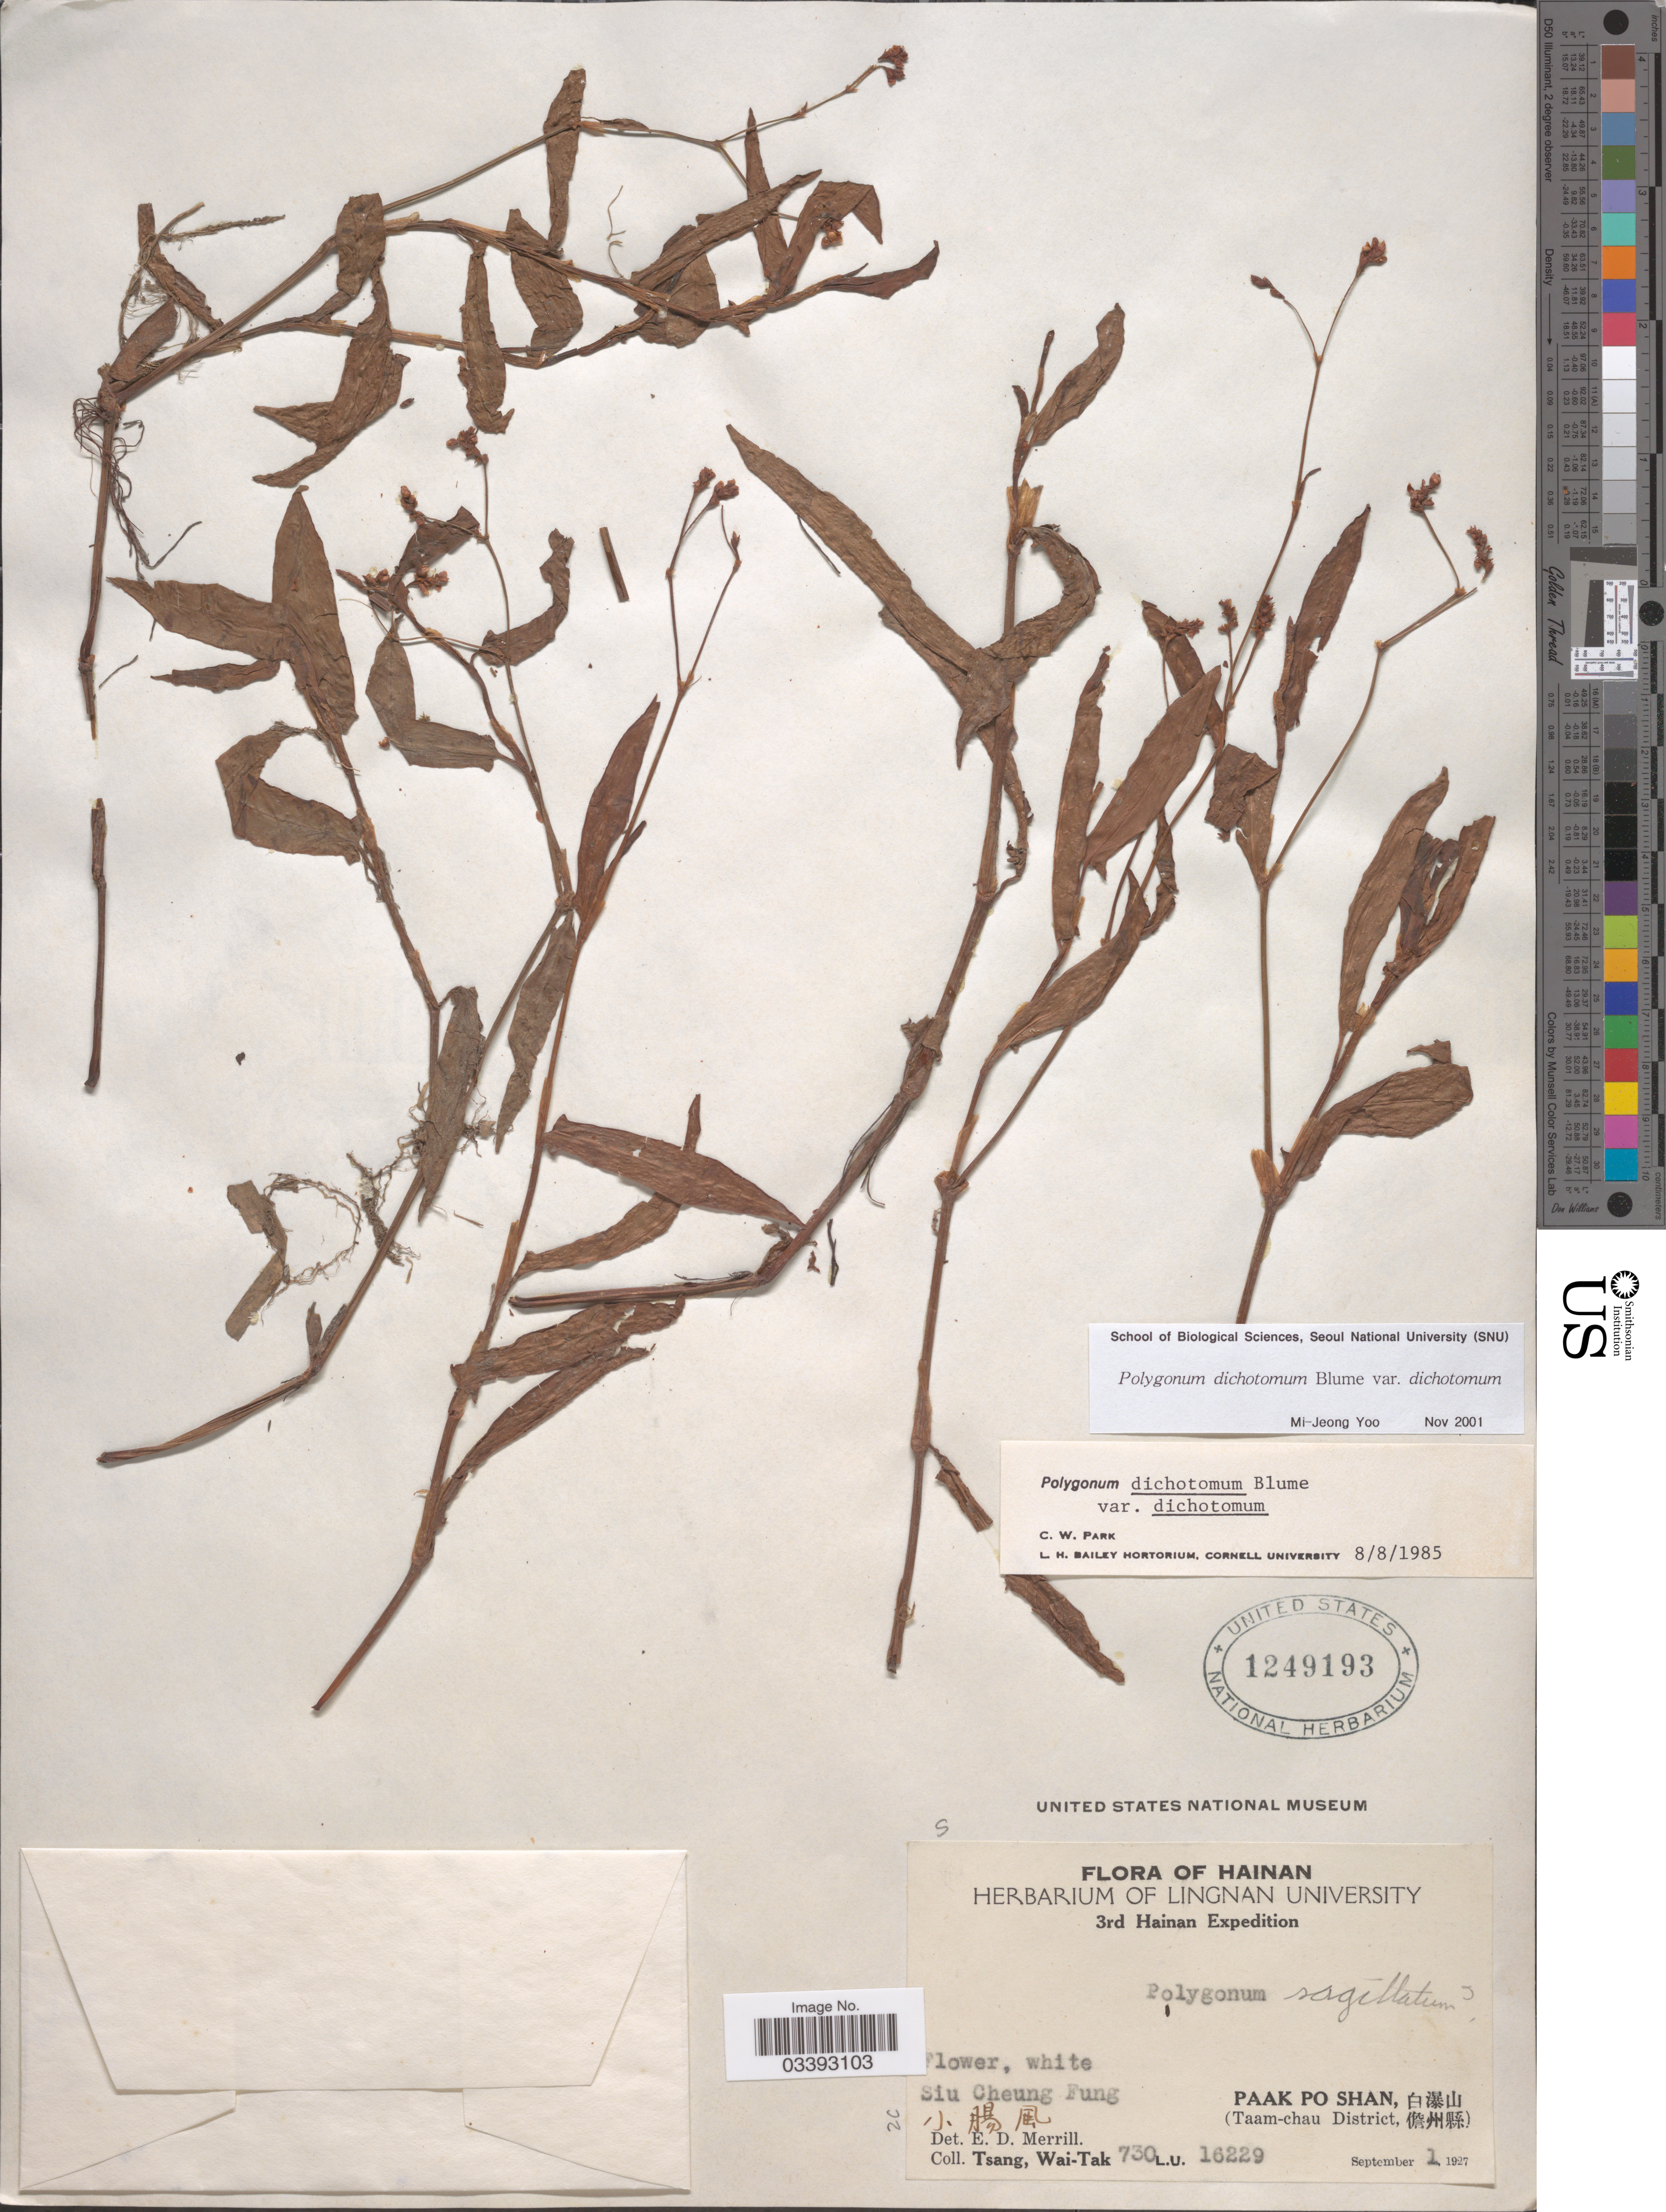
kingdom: Plantae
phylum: Tracheophyta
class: Magnoliopsida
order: Caryophyllales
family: Polygonaceae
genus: Polygonum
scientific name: Polygonum dichotomum var. dichotomum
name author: Blume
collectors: W. T. Tsang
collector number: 730L.U.16229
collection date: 1927-09-01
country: China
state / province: Hainan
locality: Siu Cheung Fung X. Paak Po Shan, X. (Taam-chau District, X).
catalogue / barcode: US 1249193